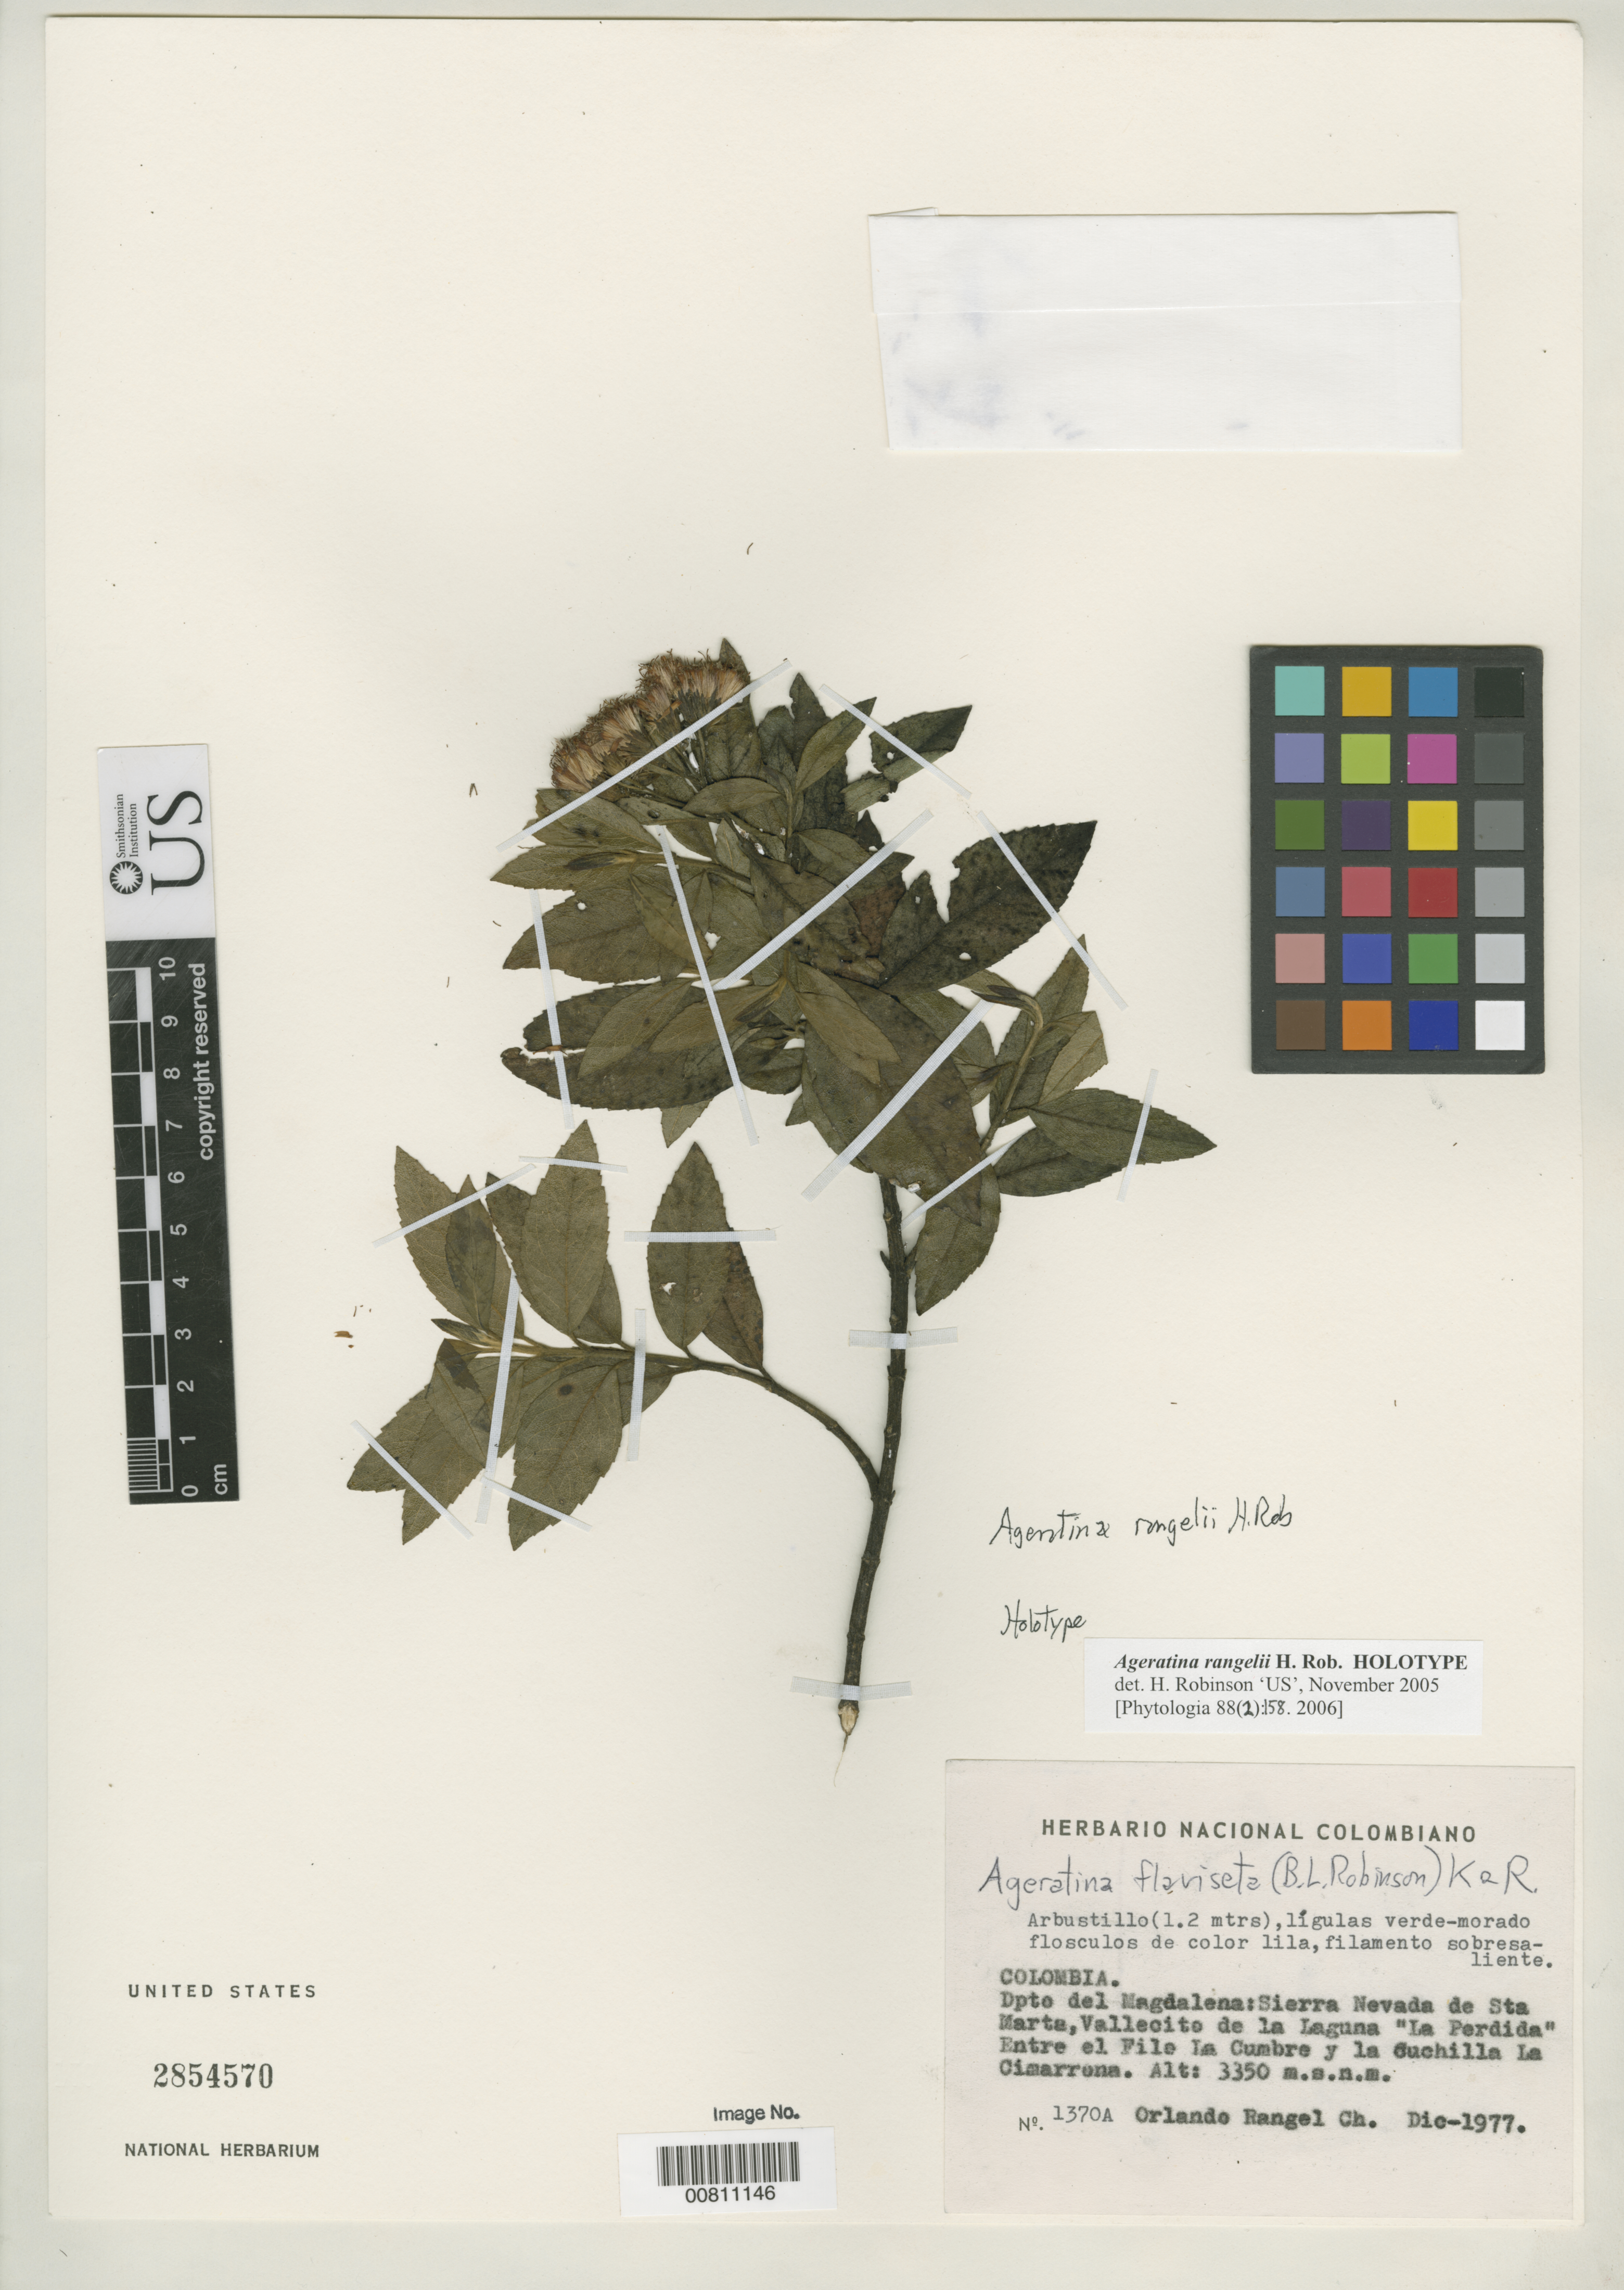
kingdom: Plantae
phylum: Tracheophyta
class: Magnoliopsida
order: Asterales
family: Asteraceae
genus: Ageratina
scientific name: Ageratina rangelii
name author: H. Rob.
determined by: Robinson, Harold E., (US)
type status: Holotype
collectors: J. O. Rangel Ch.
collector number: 1370A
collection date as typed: Dec 1977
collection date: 1977-12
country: Colombia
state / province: Magdalena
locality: Dpto del Magdalena: Sierra nevada de Sta marta, Vallecito de la laguna "La Perdida" entre el filo la cumbre y la Cuchilla la Cimarrona.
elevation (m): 3350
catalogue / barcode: US 2854570